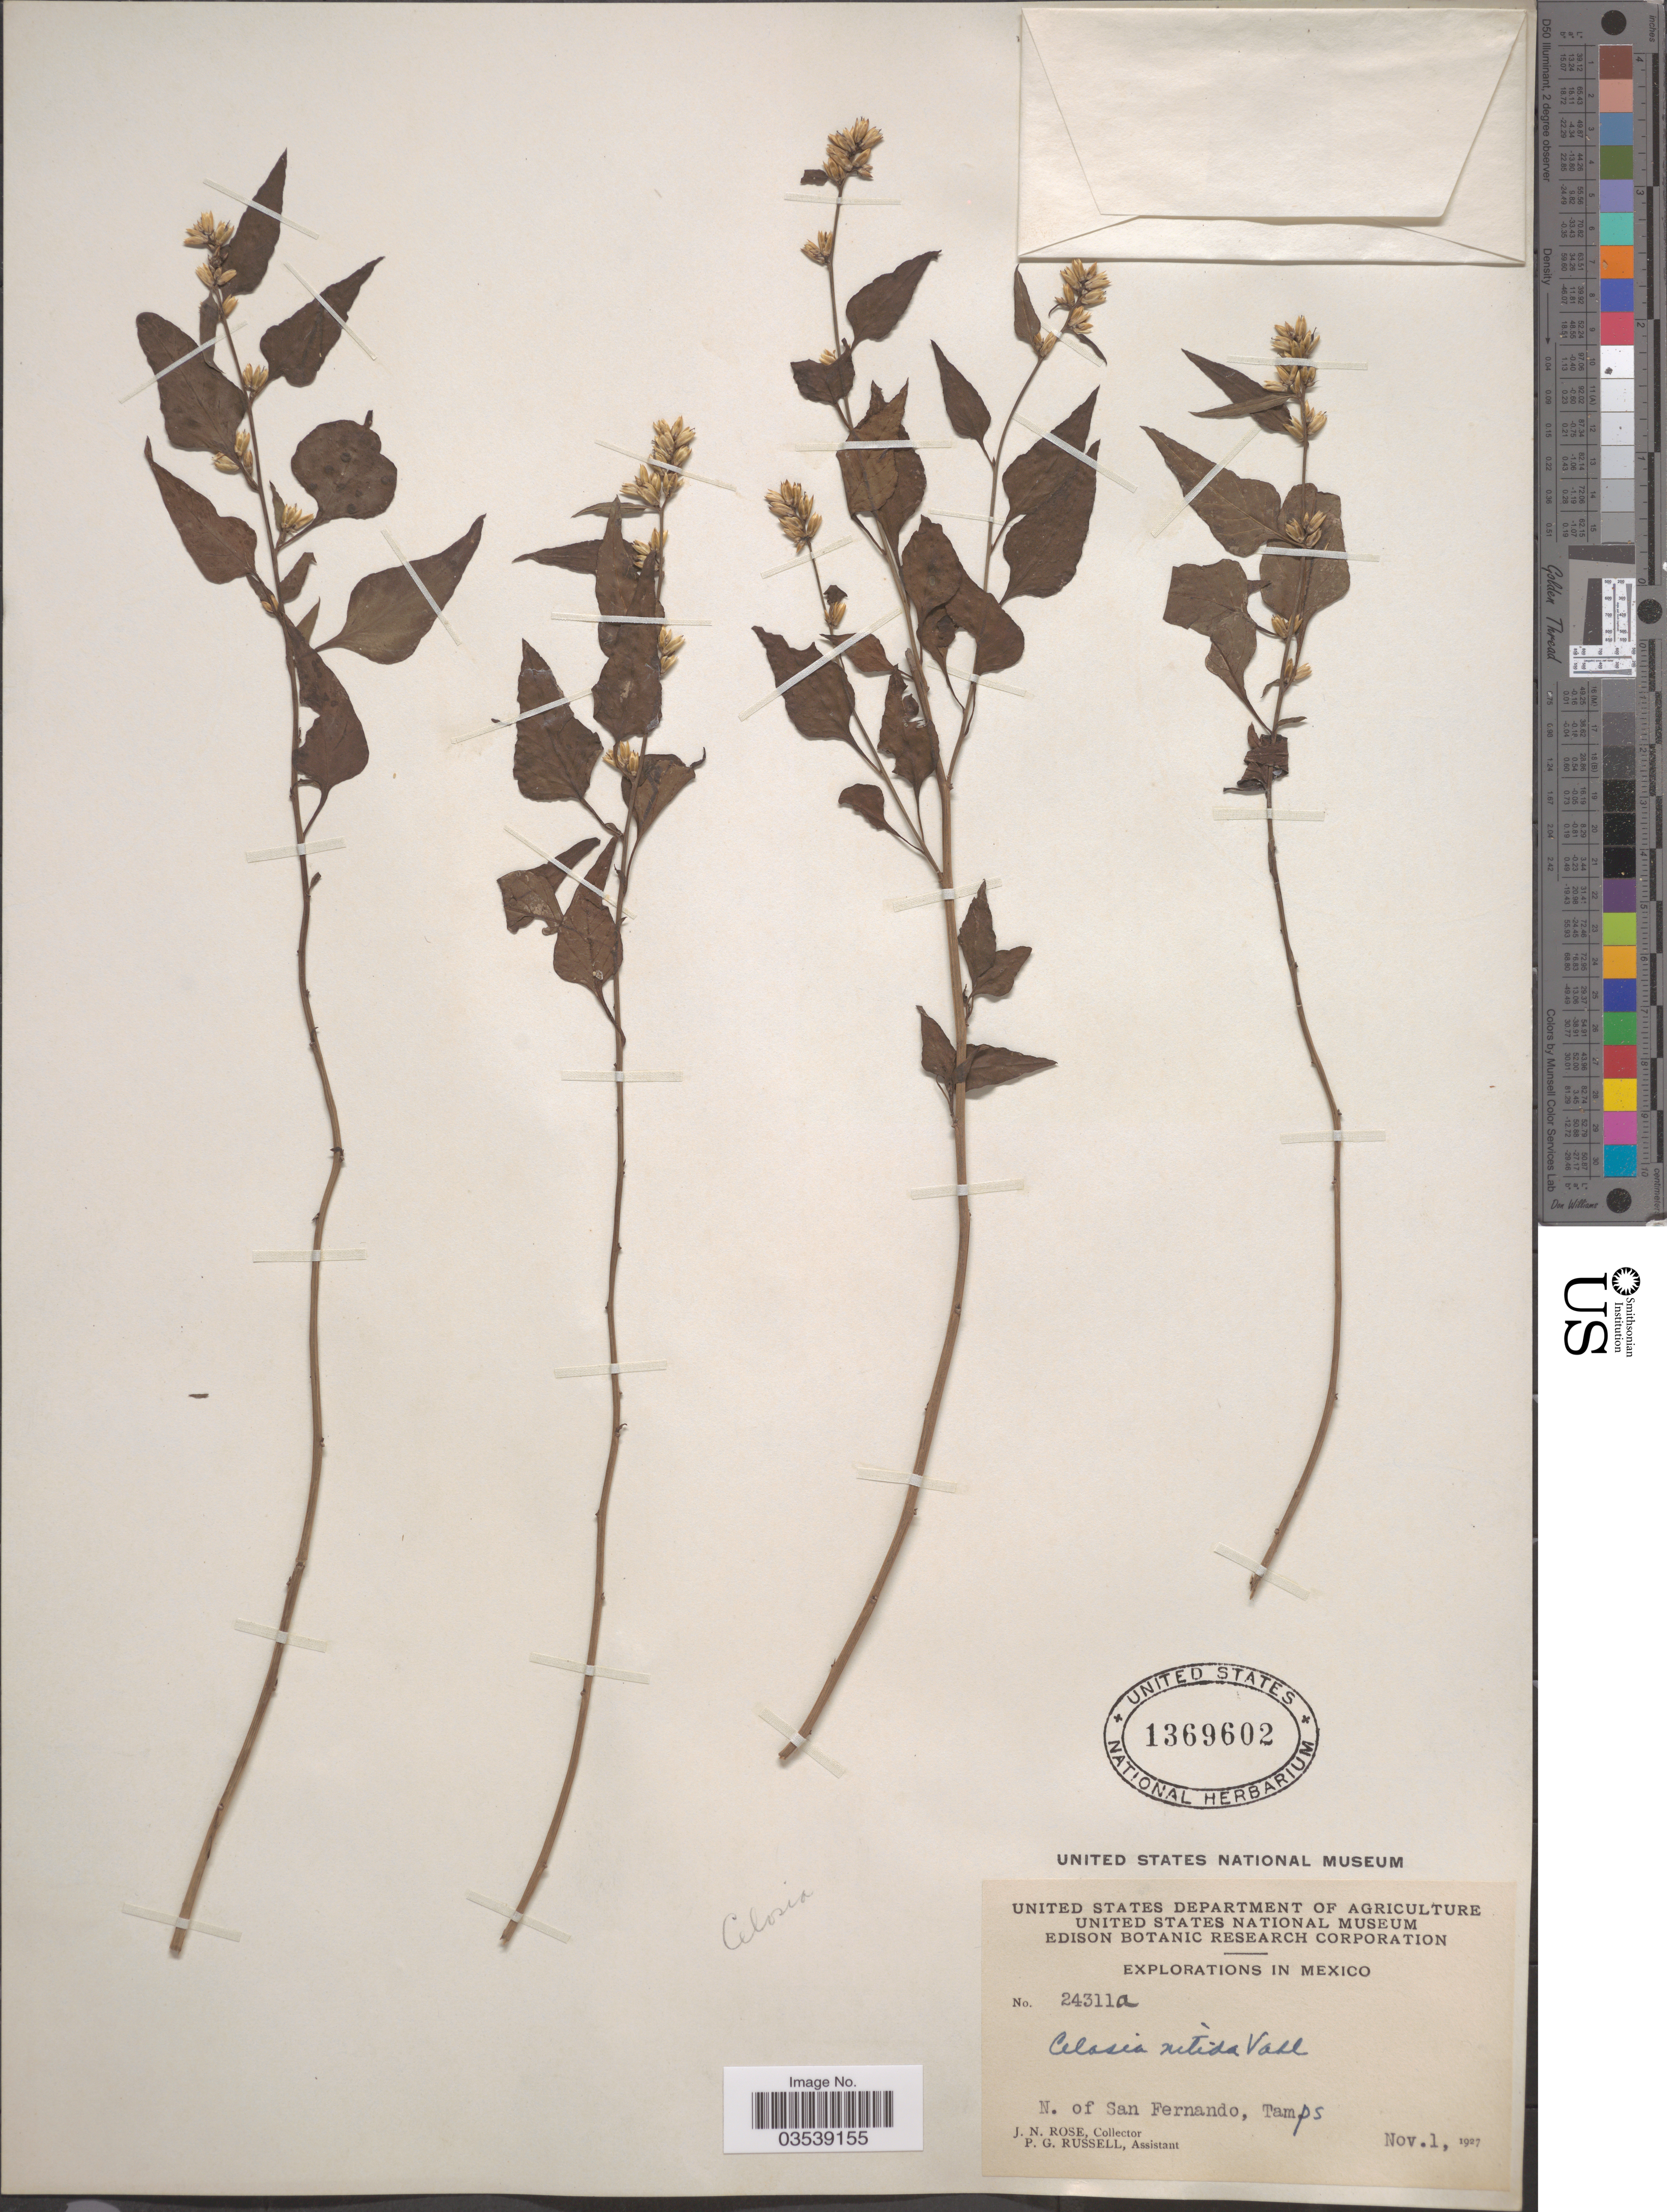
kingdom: Plantae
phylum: Tracheophyta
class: Magnoliopsida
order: Caryophyllales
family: Amaranthaceae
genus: Celosia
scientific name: Celosia nitida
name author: Vahl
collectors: J. N. Rose & P. G. Russell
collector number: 24311a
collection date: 1927-11-01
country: Mexico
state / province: Tamaulipas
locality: N. of San Fernando.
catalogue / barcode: US 1369602